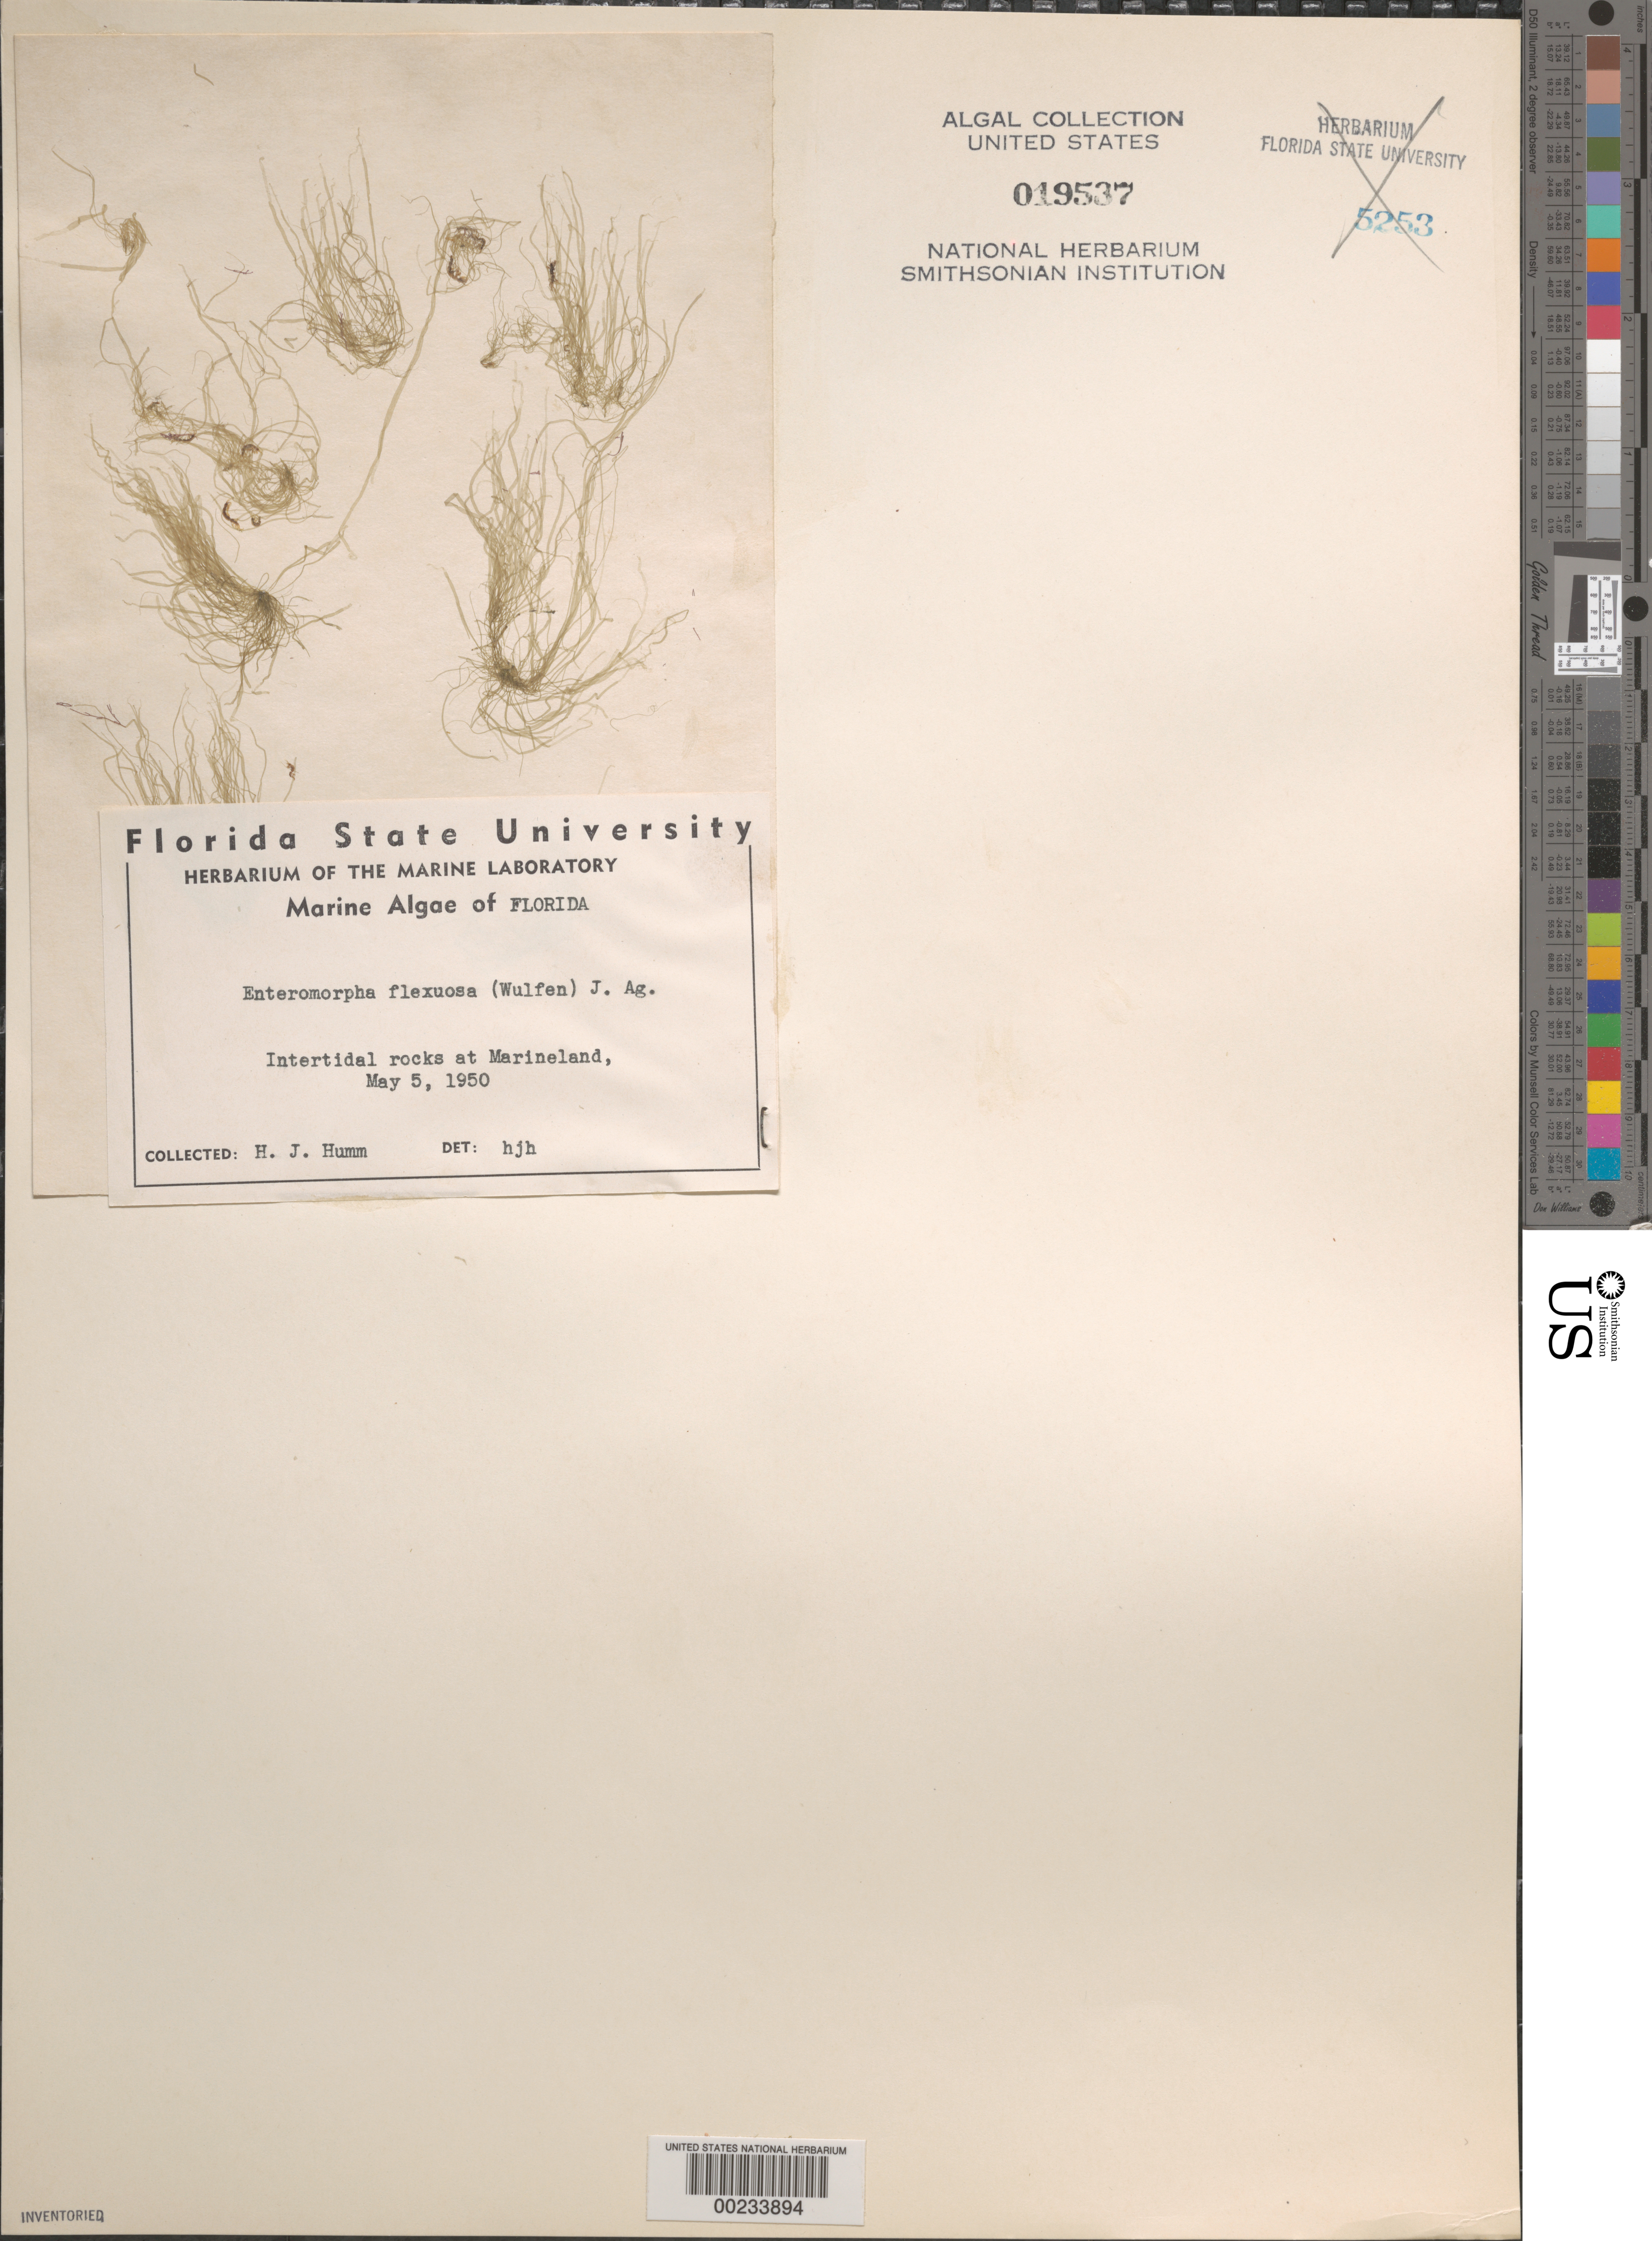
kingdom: Plantae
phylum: Chlorophyta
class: Ulvophyceae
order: Ulvales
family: Ulvaceae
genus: Ulva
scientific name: Ulva flexuosa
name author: Wulfen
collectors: H. J. Humm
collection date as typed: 05 May 1950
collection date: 1950-05-05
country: United States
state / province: Florida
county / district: Flagler County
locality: Marineland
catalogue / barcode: US 19537